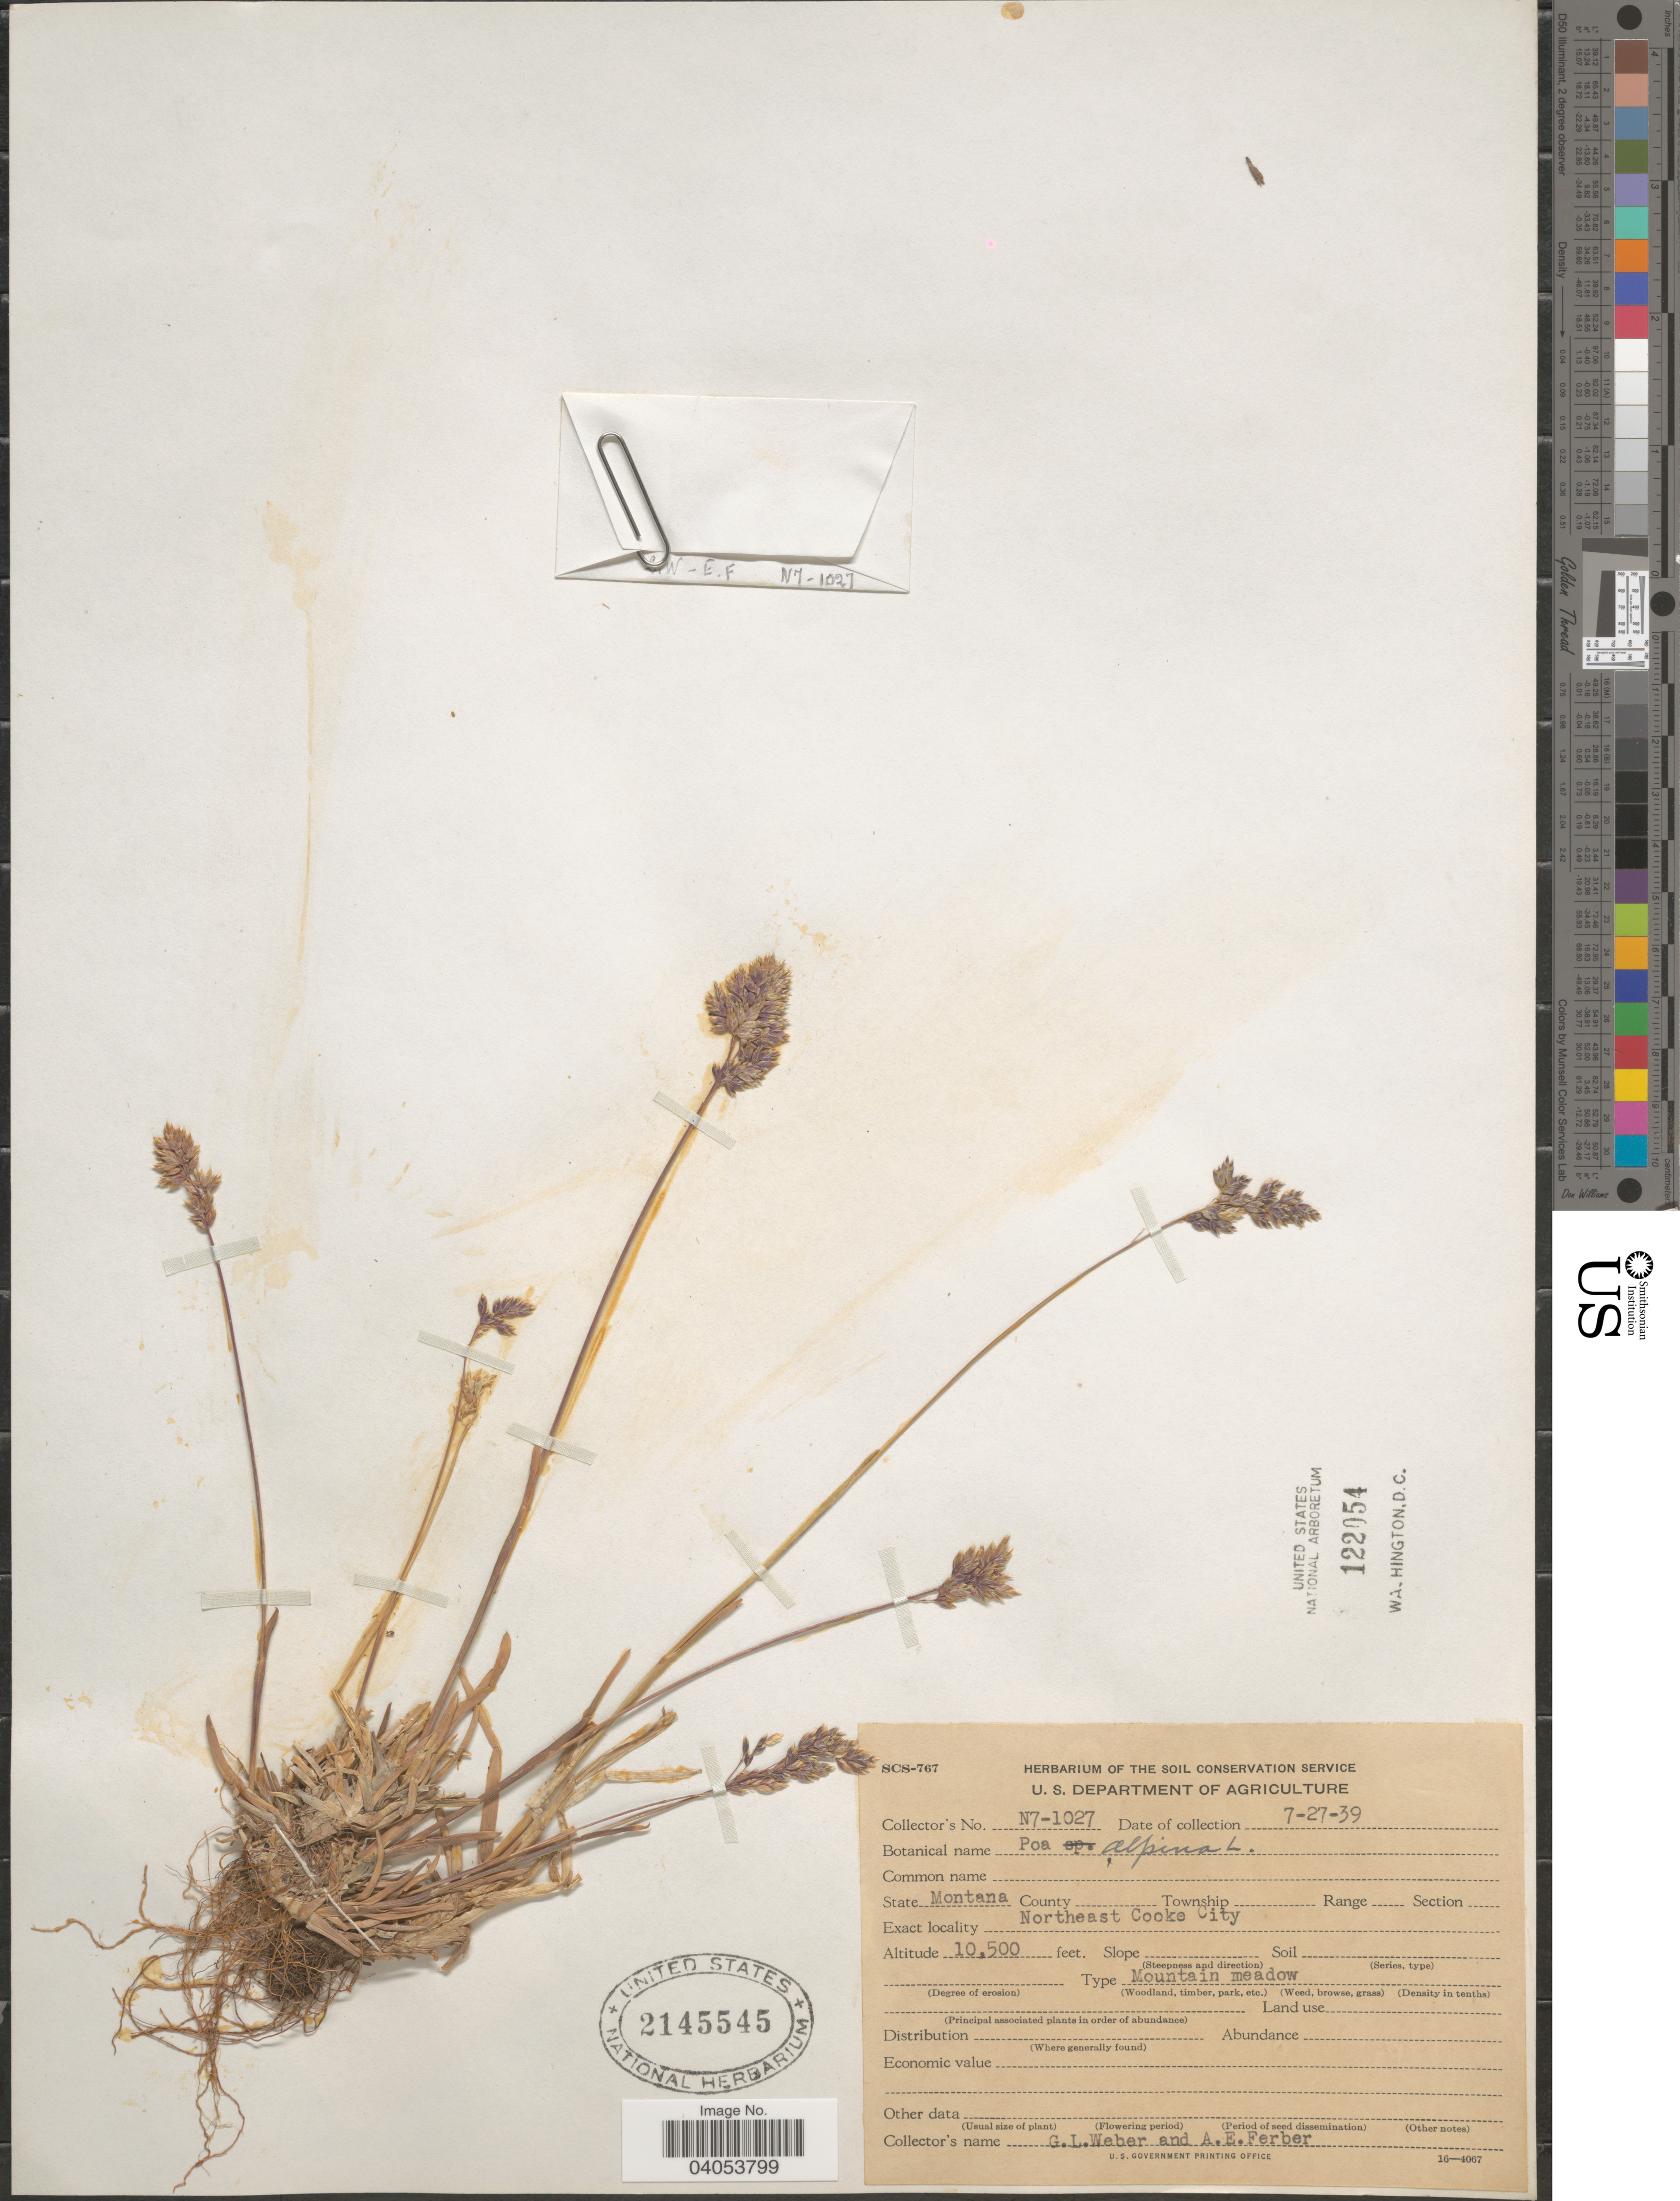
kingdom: Plantae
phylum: Tracheophyta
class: Liliopsida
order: Poales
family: Poaceae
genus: Poa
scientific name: Poa alpina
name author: L.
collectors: G. Weber & A. Ferber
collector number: N7-1027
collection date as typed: Transcribed d/m/y: 27/7/39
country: United States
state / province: Montana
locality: Northeast Cooke City.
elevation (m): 3200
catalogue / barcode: US 2145545